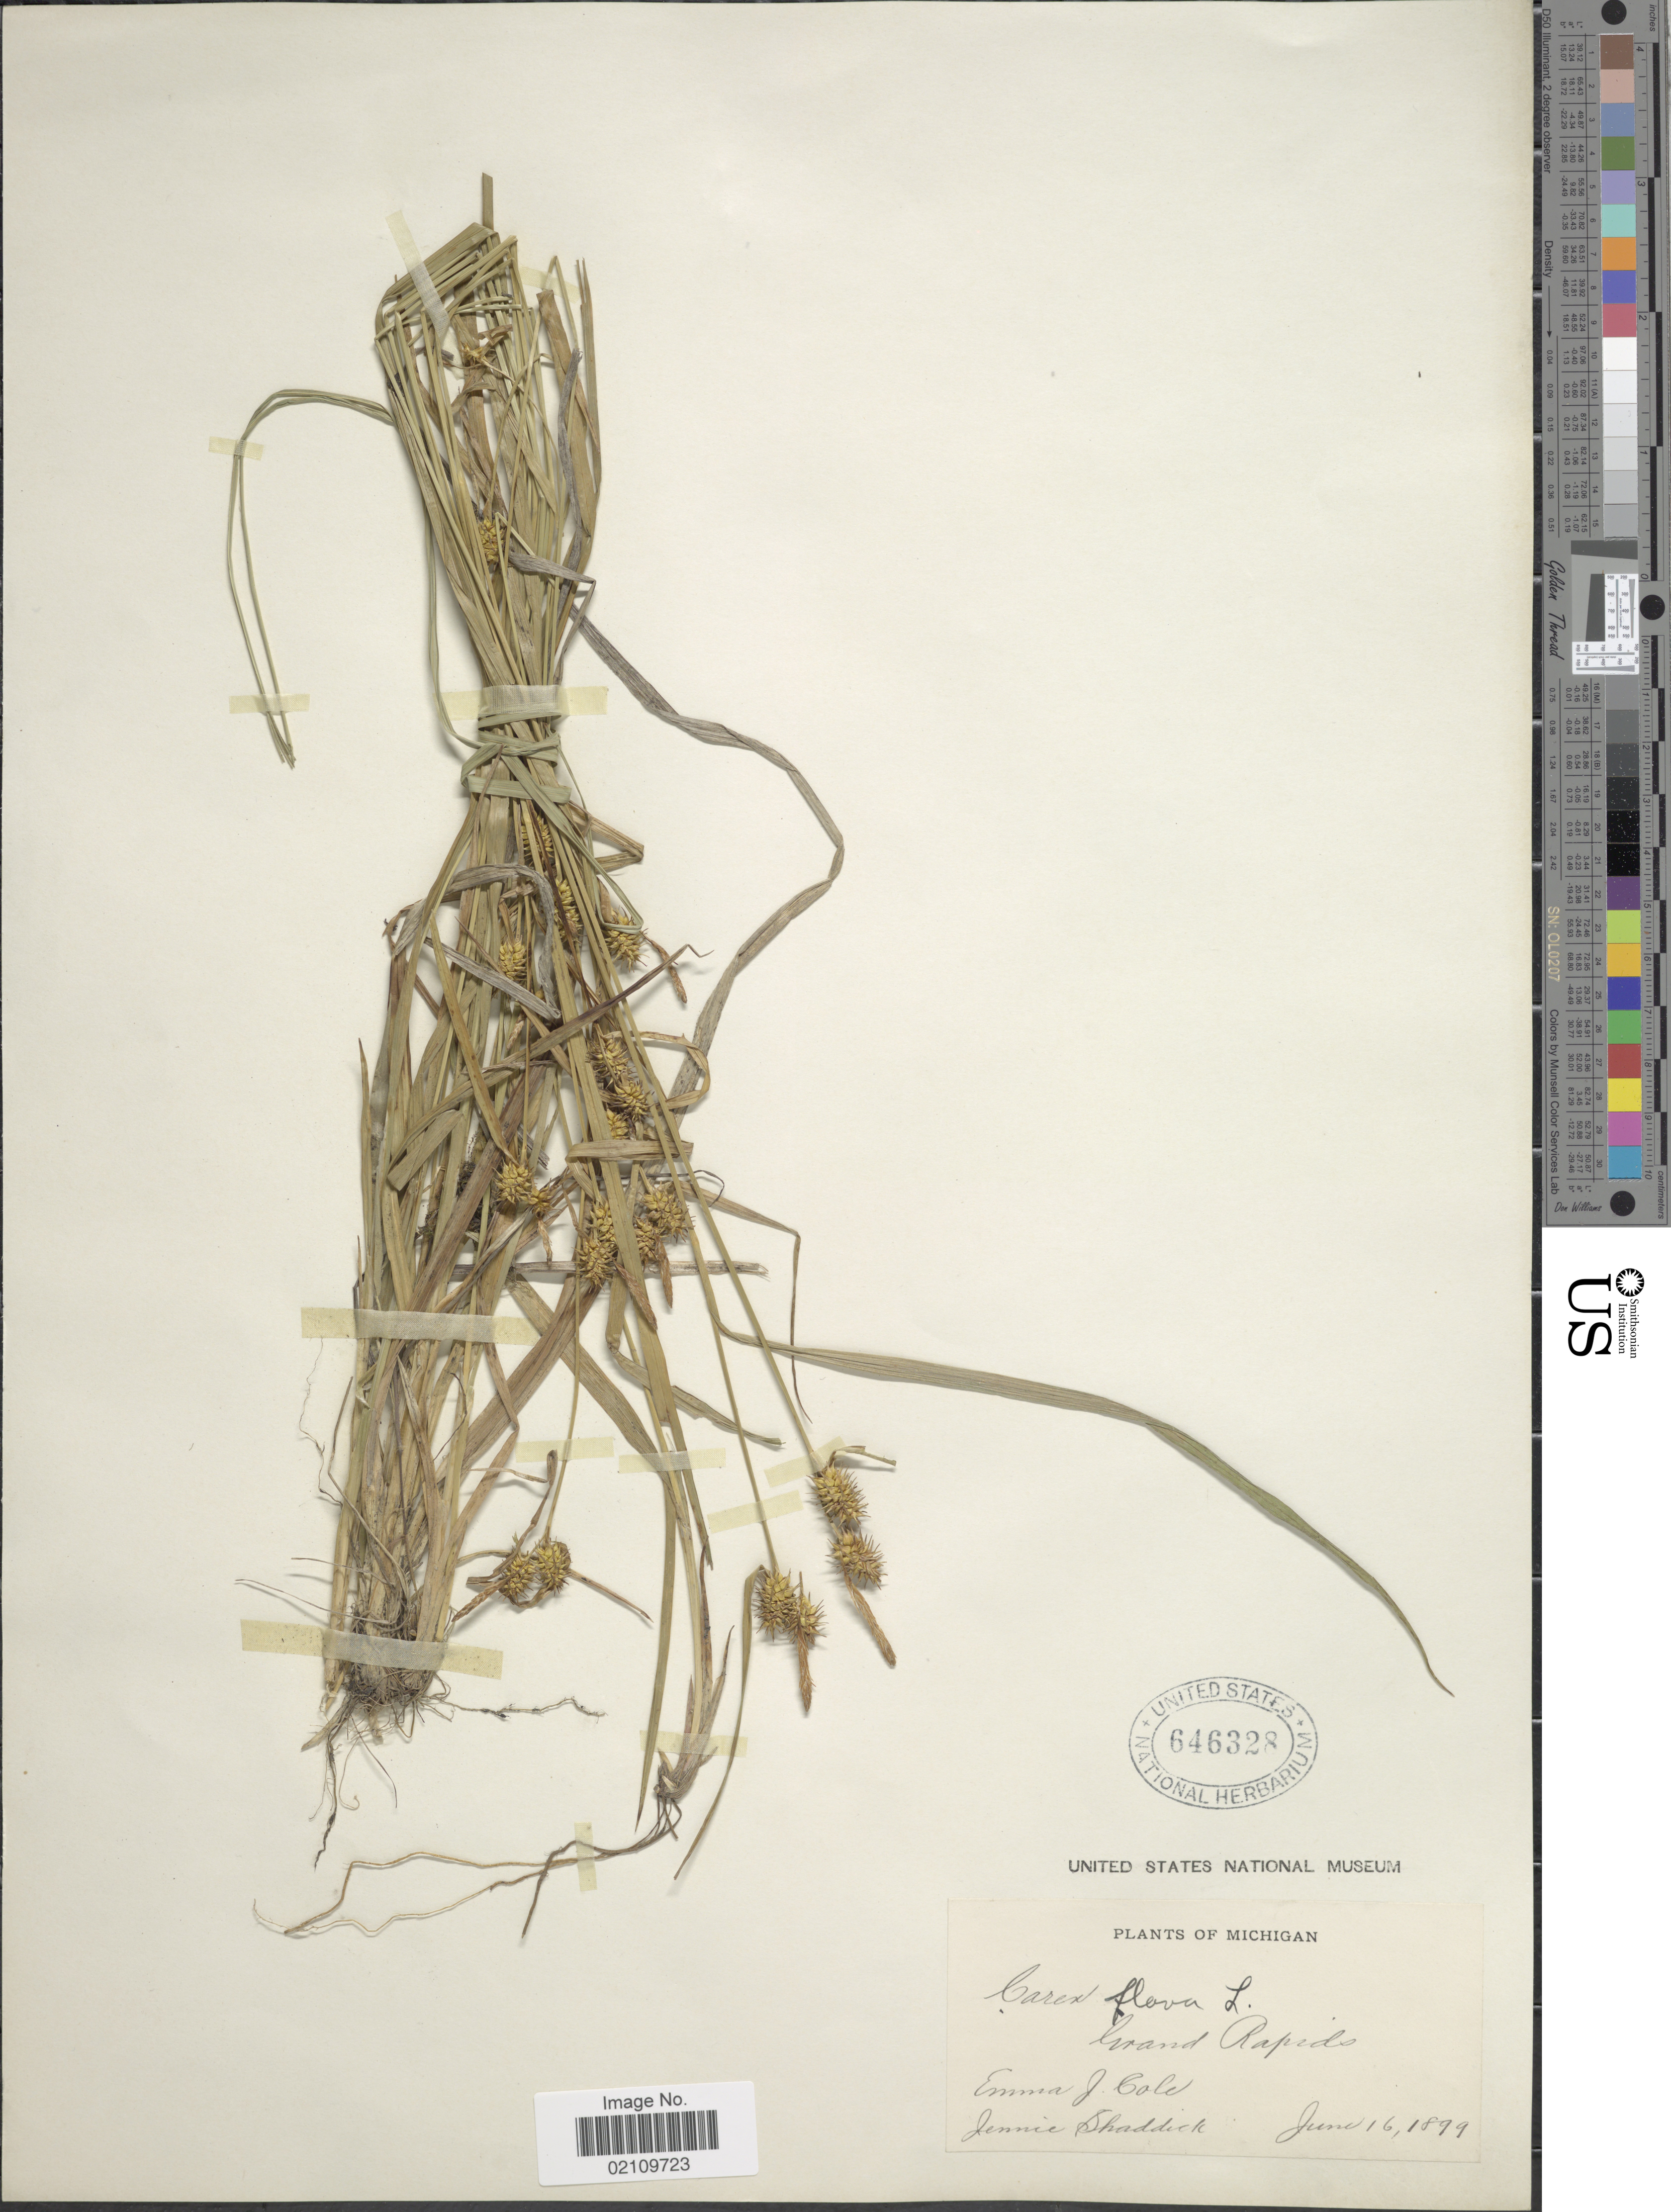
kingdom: Plantae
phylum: Tracheophyta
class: Liliopsida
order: Poales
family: Cyperaceae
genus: Carex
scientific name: Carex flava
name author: L.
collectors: E. Cole & J. Shaddick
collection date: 1899-06-16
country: United States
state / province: Michigan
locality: Grand Rapids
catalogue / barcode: US 646328